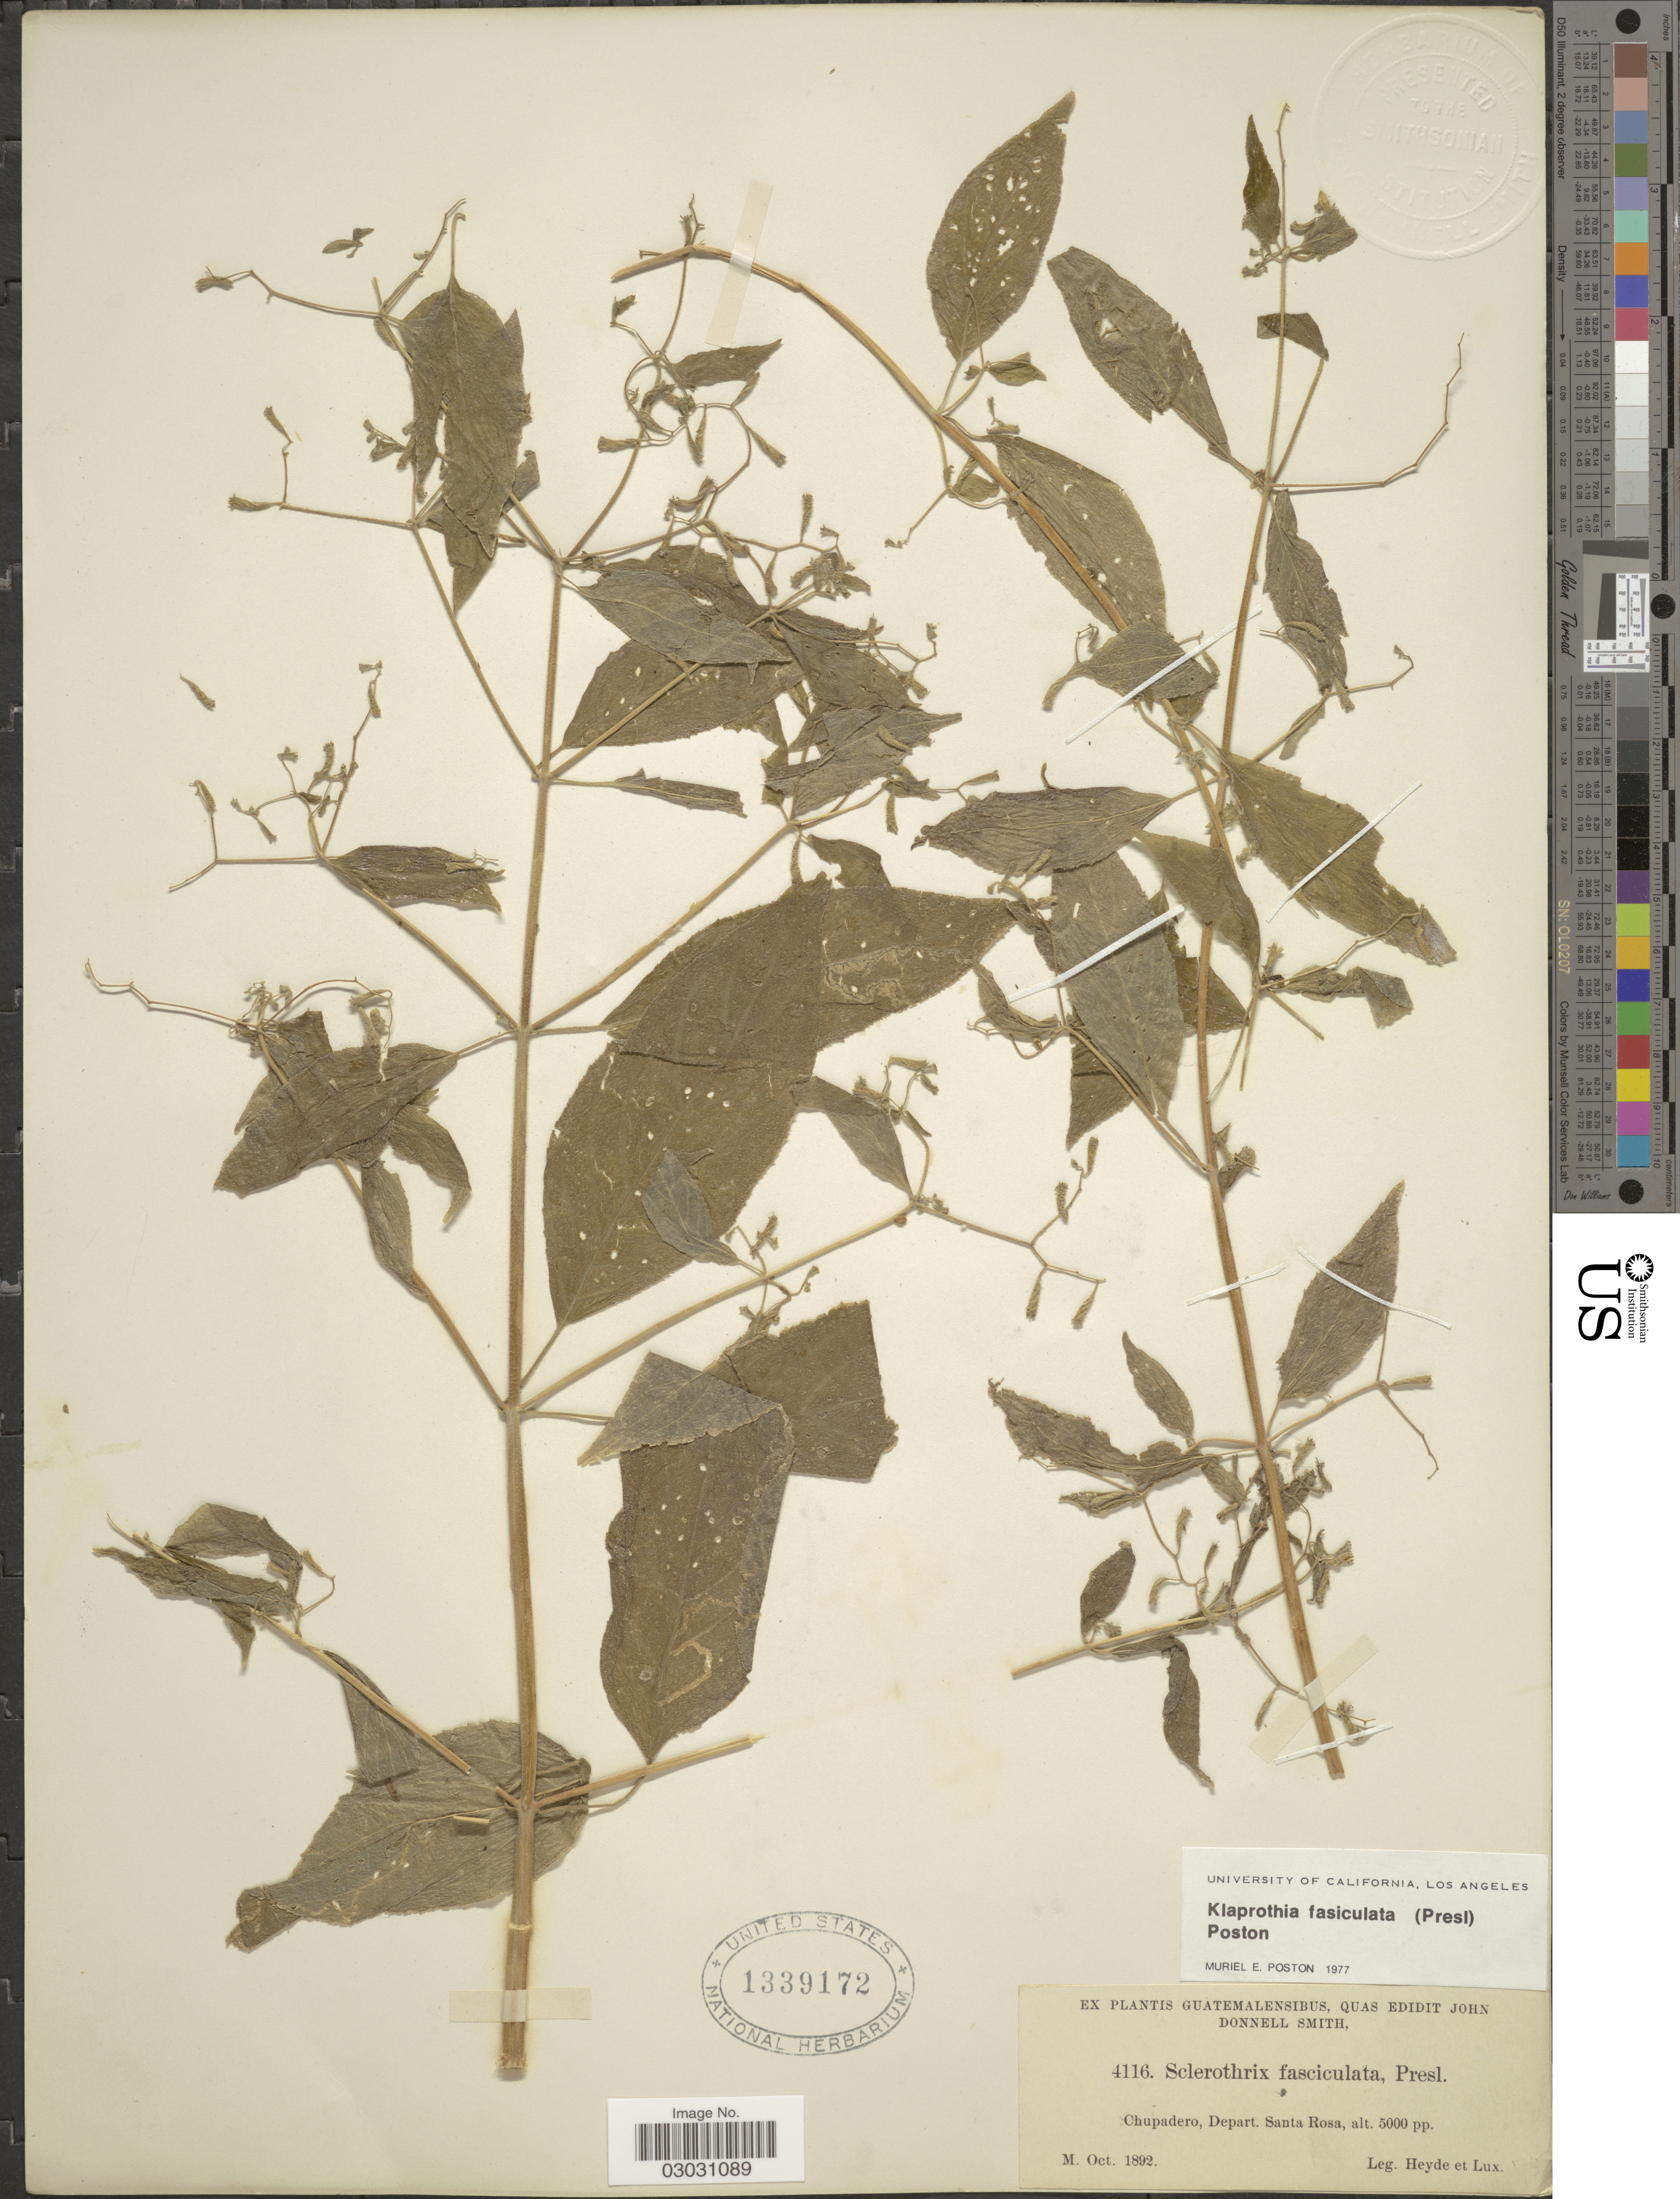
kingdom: Plantae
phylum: Tracheophyta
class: Magnoliopsida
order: Cornales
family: Loasaceae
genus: Klaprothia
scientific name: Klaprothia fasciculata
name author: (C. Presl) Poston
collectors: Heyde & Lux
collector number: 4116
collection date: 1892-10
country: Guatemala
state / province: Santa Rosa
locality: Chupadero, Depart. Santa Rosa.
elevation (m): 1524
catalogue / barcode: US 1339172